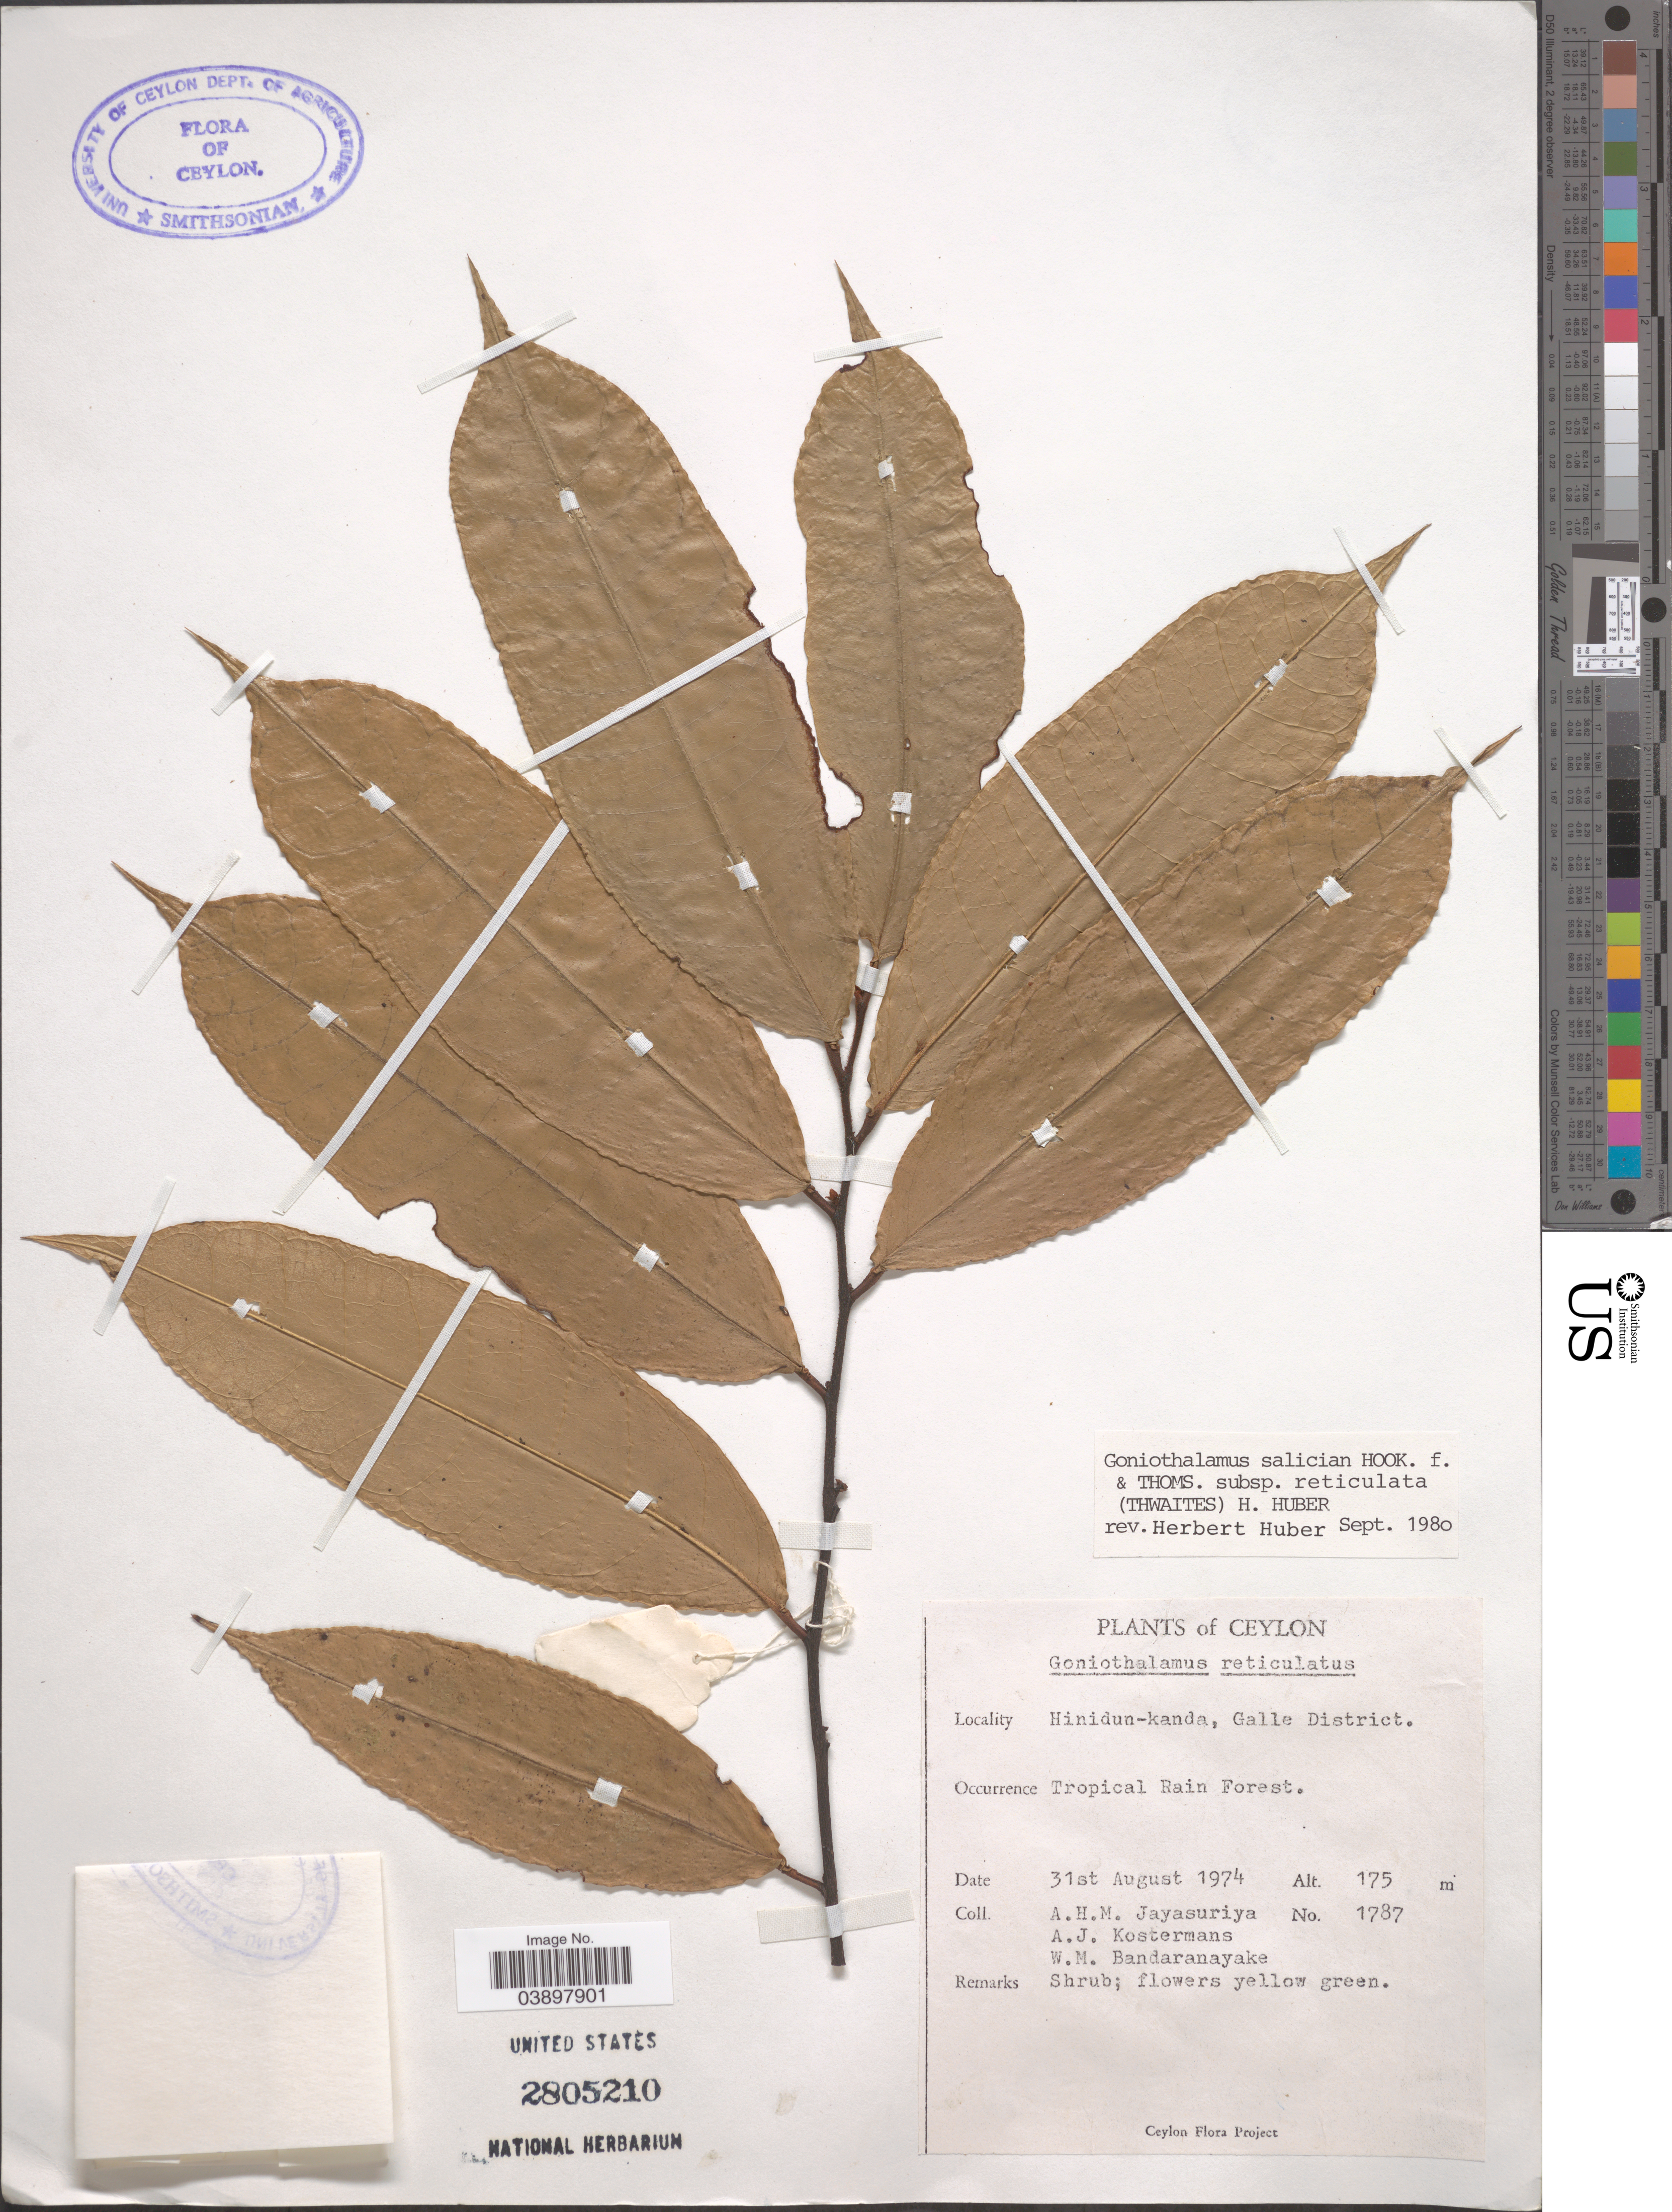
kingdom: Plantae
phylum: Tracheophyta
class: Magnoliopsida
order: Magnoliales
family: Annonaceae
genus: Goniothalamus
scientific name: Goniothalamus salicinus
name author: Hook. f. & Thomson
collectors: A. H. Jayasuriya, A. J. G. Kostermans & W. Bandaranayake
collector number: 1787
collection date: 1974-08-31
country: Sri Lanka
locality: Ceylon. Hinidun-kanda, Galle District. Tropical Rain Forest.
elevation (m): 175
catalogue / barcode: US 2805210